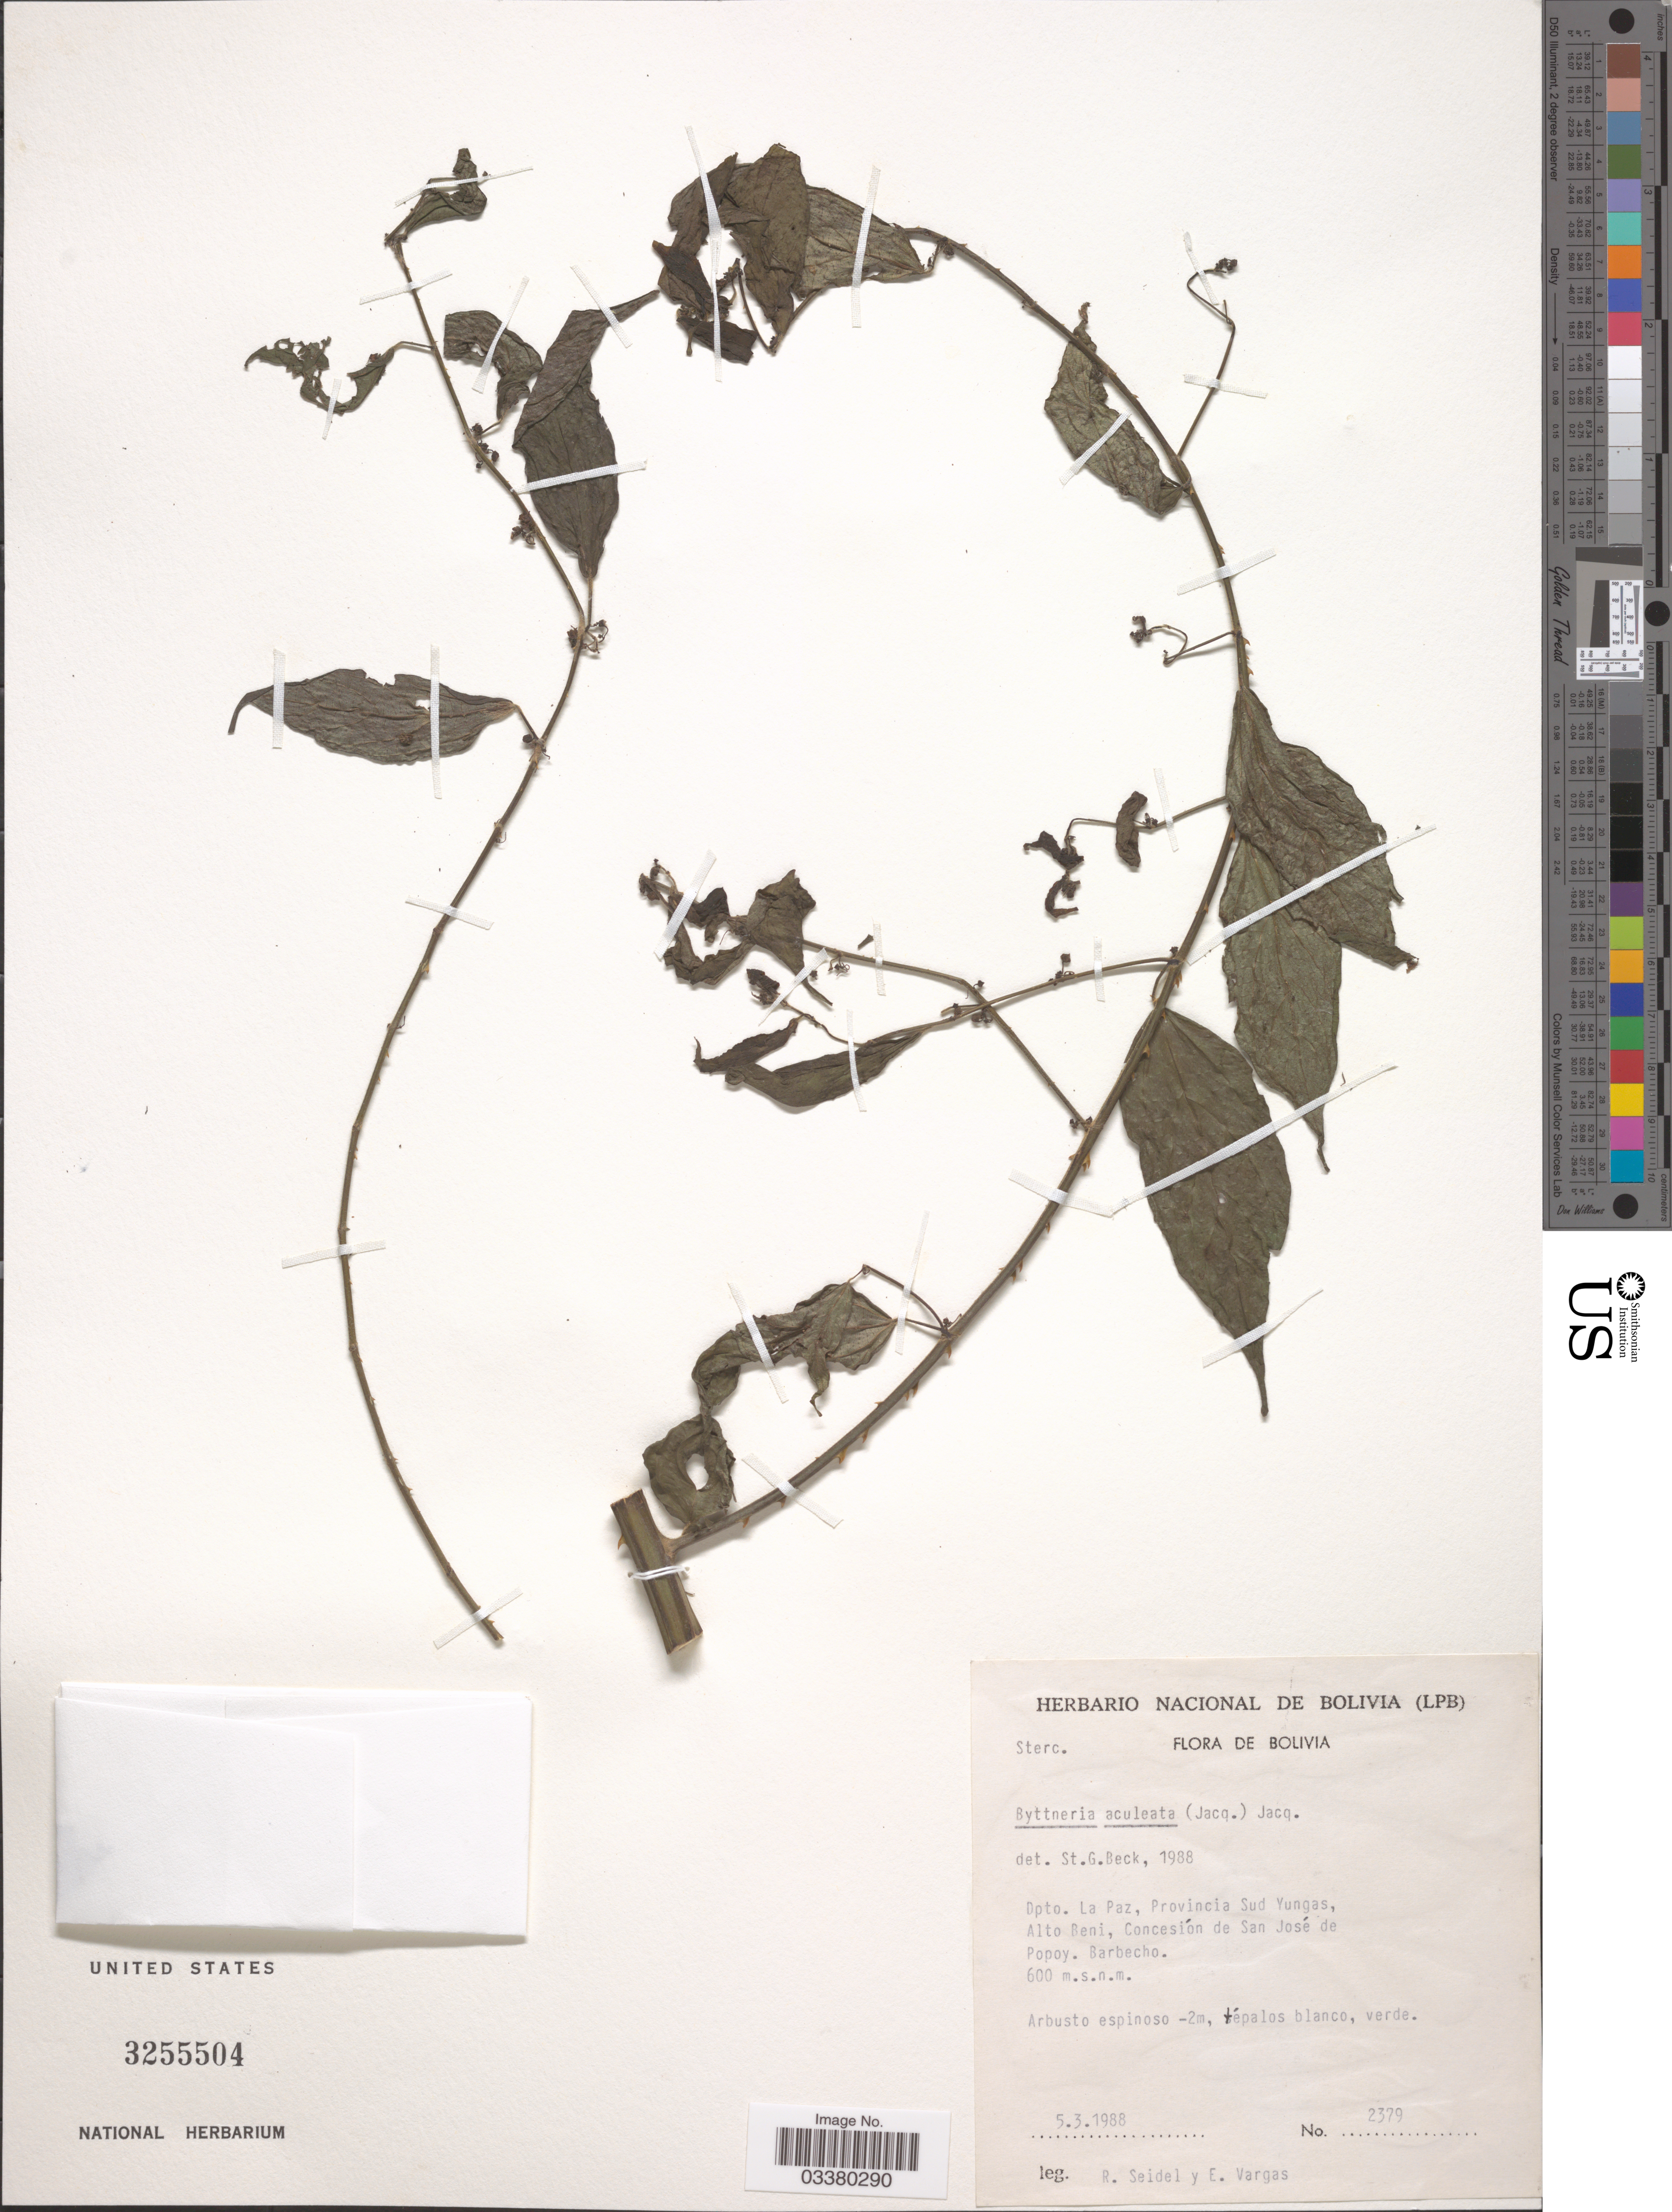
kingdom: Plantae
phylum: Tracheophyta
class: Magnoliopsida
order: Malvales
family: Malvaceae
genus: Byttneria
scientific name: Byttneria aculeata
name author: (Jacq.) Jacq.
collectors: R. Seidel & E. Vargas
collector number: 2379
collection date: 1988-03-05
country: Bolivia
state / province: La Paz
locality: Dpto. La Paz, Provincia Sud Yungas, Alto Beni, Concesión de San José de Popoy. Barbecho.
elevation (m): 600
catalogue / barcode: US 3255504